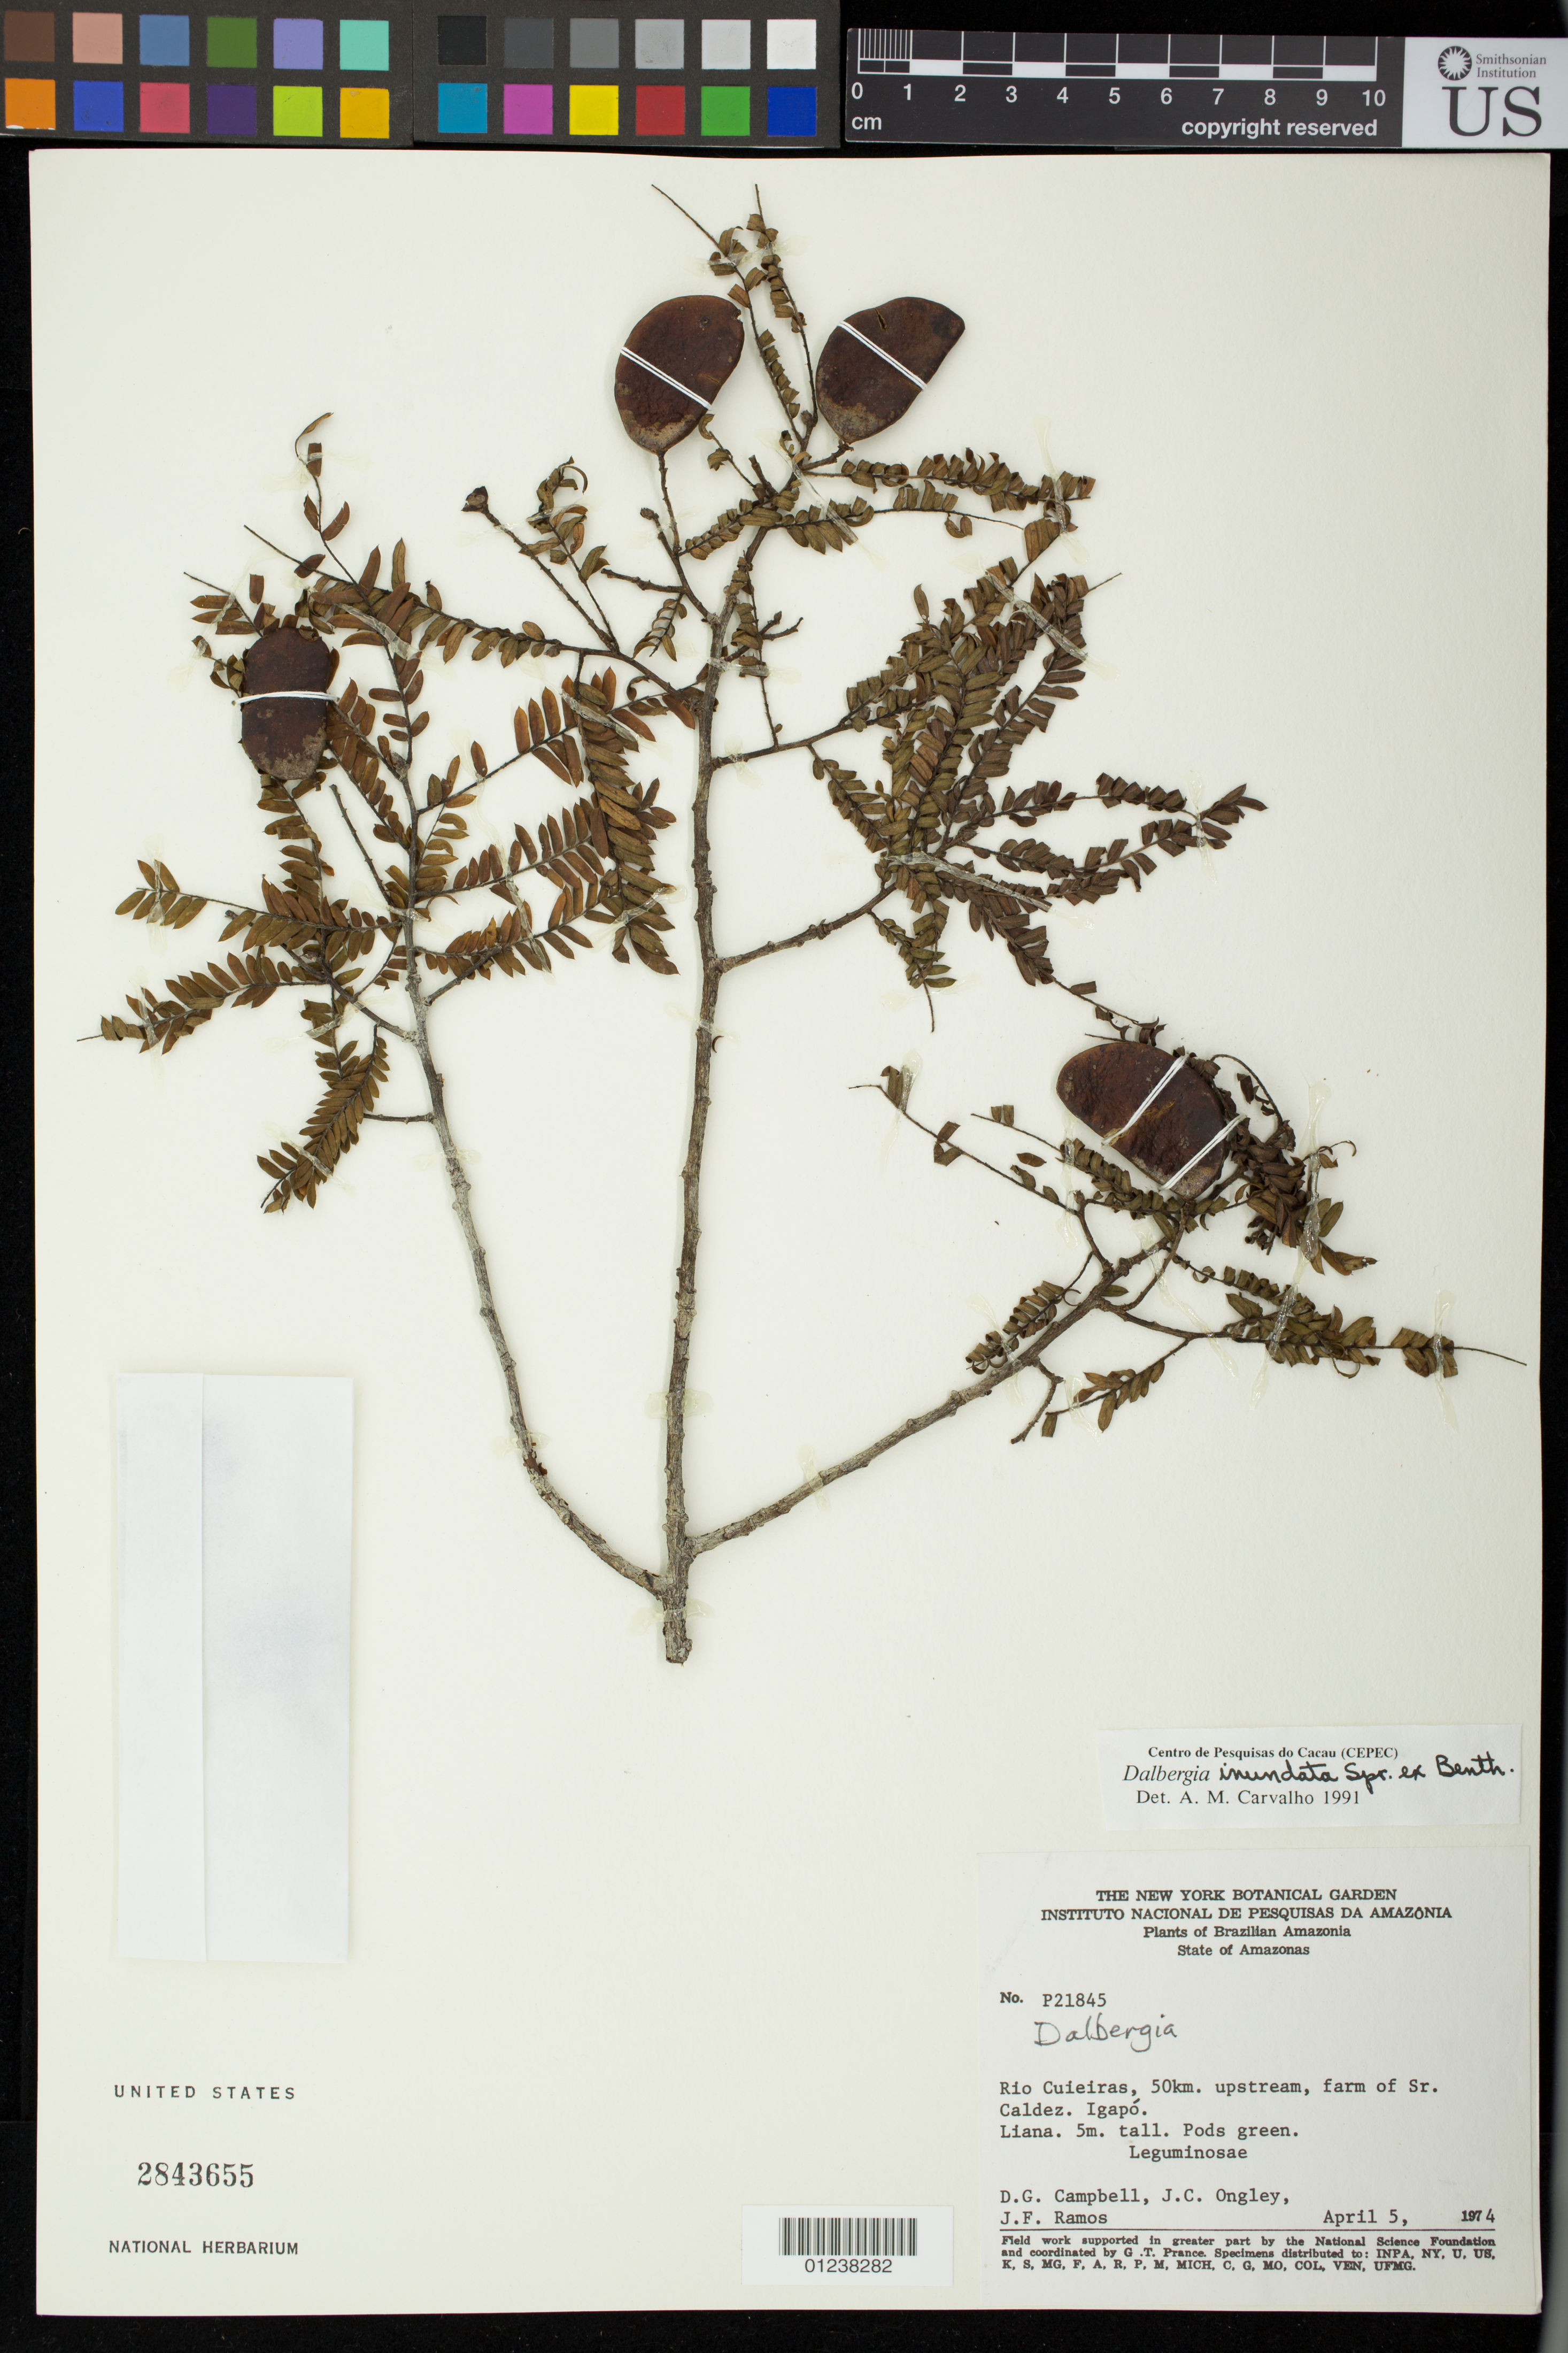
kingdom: Plantae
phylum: Tracheophyta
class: Magnoliopsida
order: Fabales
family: Fabaceae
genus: Dalbergia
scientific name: Dalbergia inundata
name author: Benth.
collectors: D. G. Campbell, J. C. Ongley & J. F. Ramos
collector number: P21845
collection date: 1974-04-05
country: Brazil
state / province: Amazonas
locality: Rio Cuieiras, 50km. upstream, farm of Sr. Caldez. Igapo.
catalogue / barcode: US 2843655